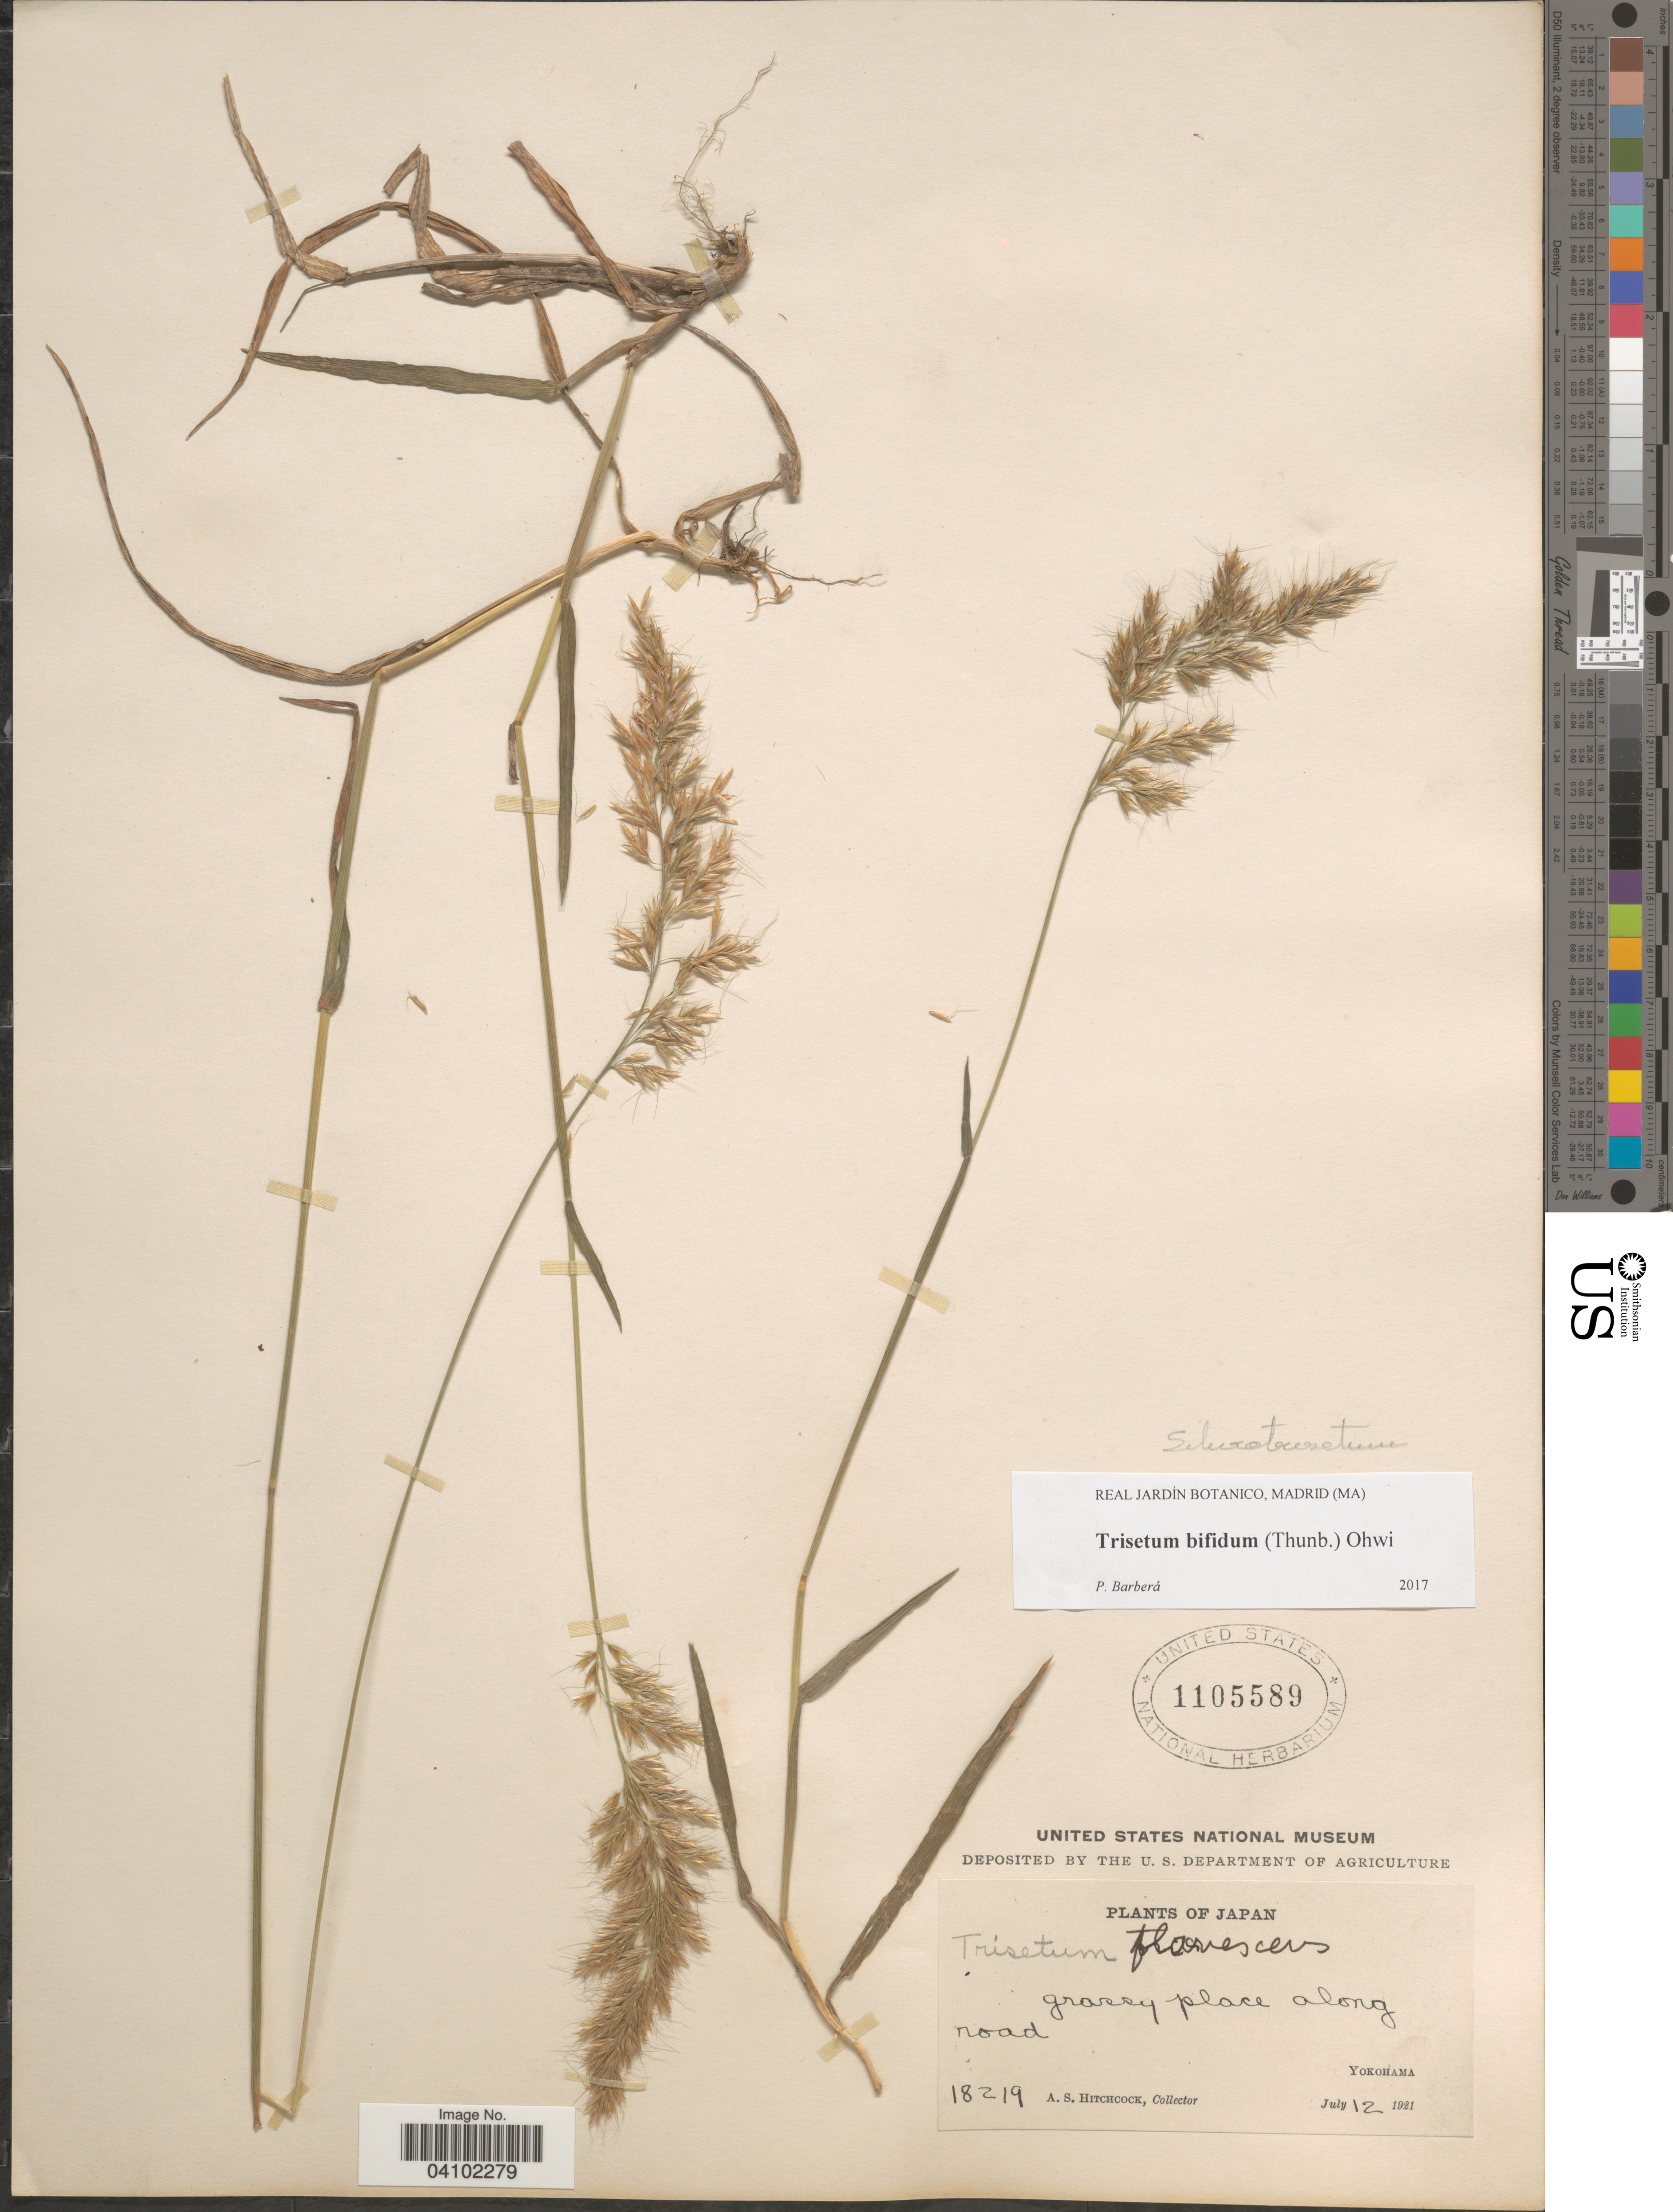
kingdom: Plantae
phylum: Tracheophyta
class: Liliopsida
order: Poales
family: Poaceae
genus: Sibirotrisetum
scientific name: Sibirotrisetum bifidum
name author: (Thunb.) Barberá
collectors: A. S. Hitchcock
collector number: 18219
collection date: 1921-07-12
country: Japan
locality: Yokohama.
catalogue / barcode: US 1105589